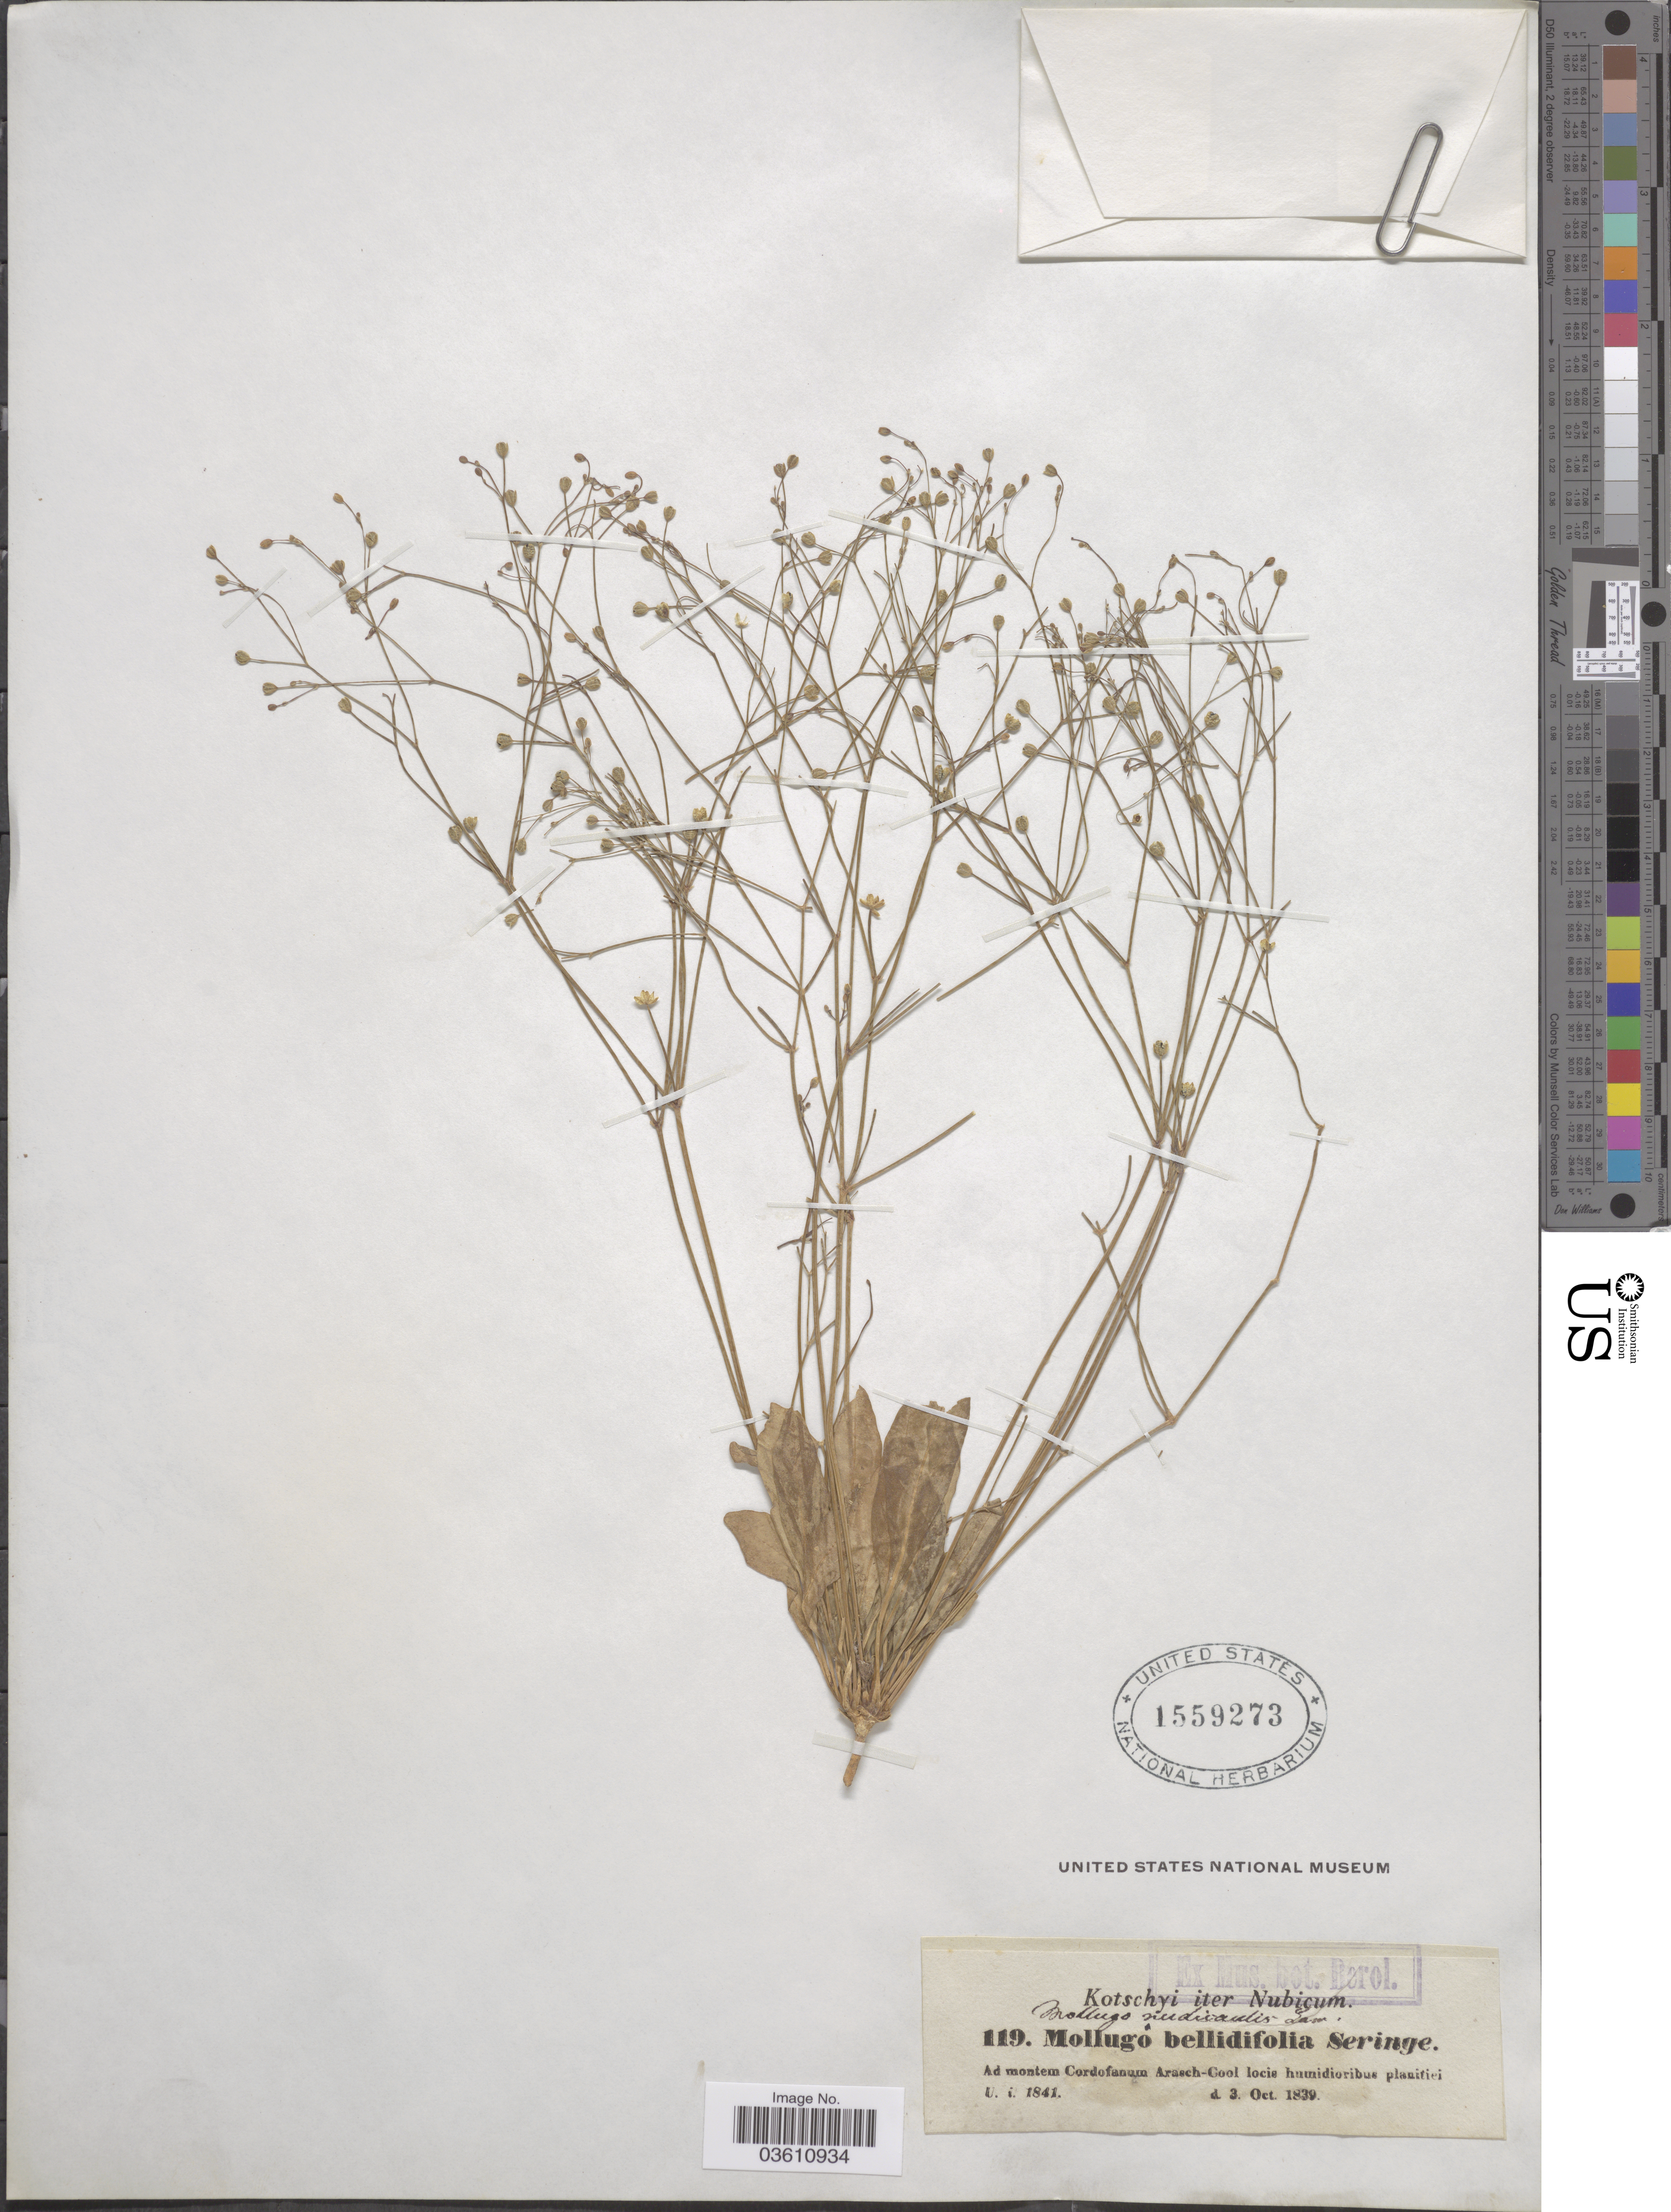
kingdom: Plantae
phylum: Tracheophyta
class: Magnoliopsida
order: Caryophyllales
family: Molluginaceae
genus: Paramollugo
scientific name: Paramollugo nudicaulis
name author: (Lam.) Thulin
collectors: -. Kotschyi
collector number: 119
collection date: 1839-10-03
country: Sudan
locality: Iter Nubicum. Ad montem Cardofanum Arasch-Cool locis humidioribus planitiei.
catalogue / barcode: US 1559273